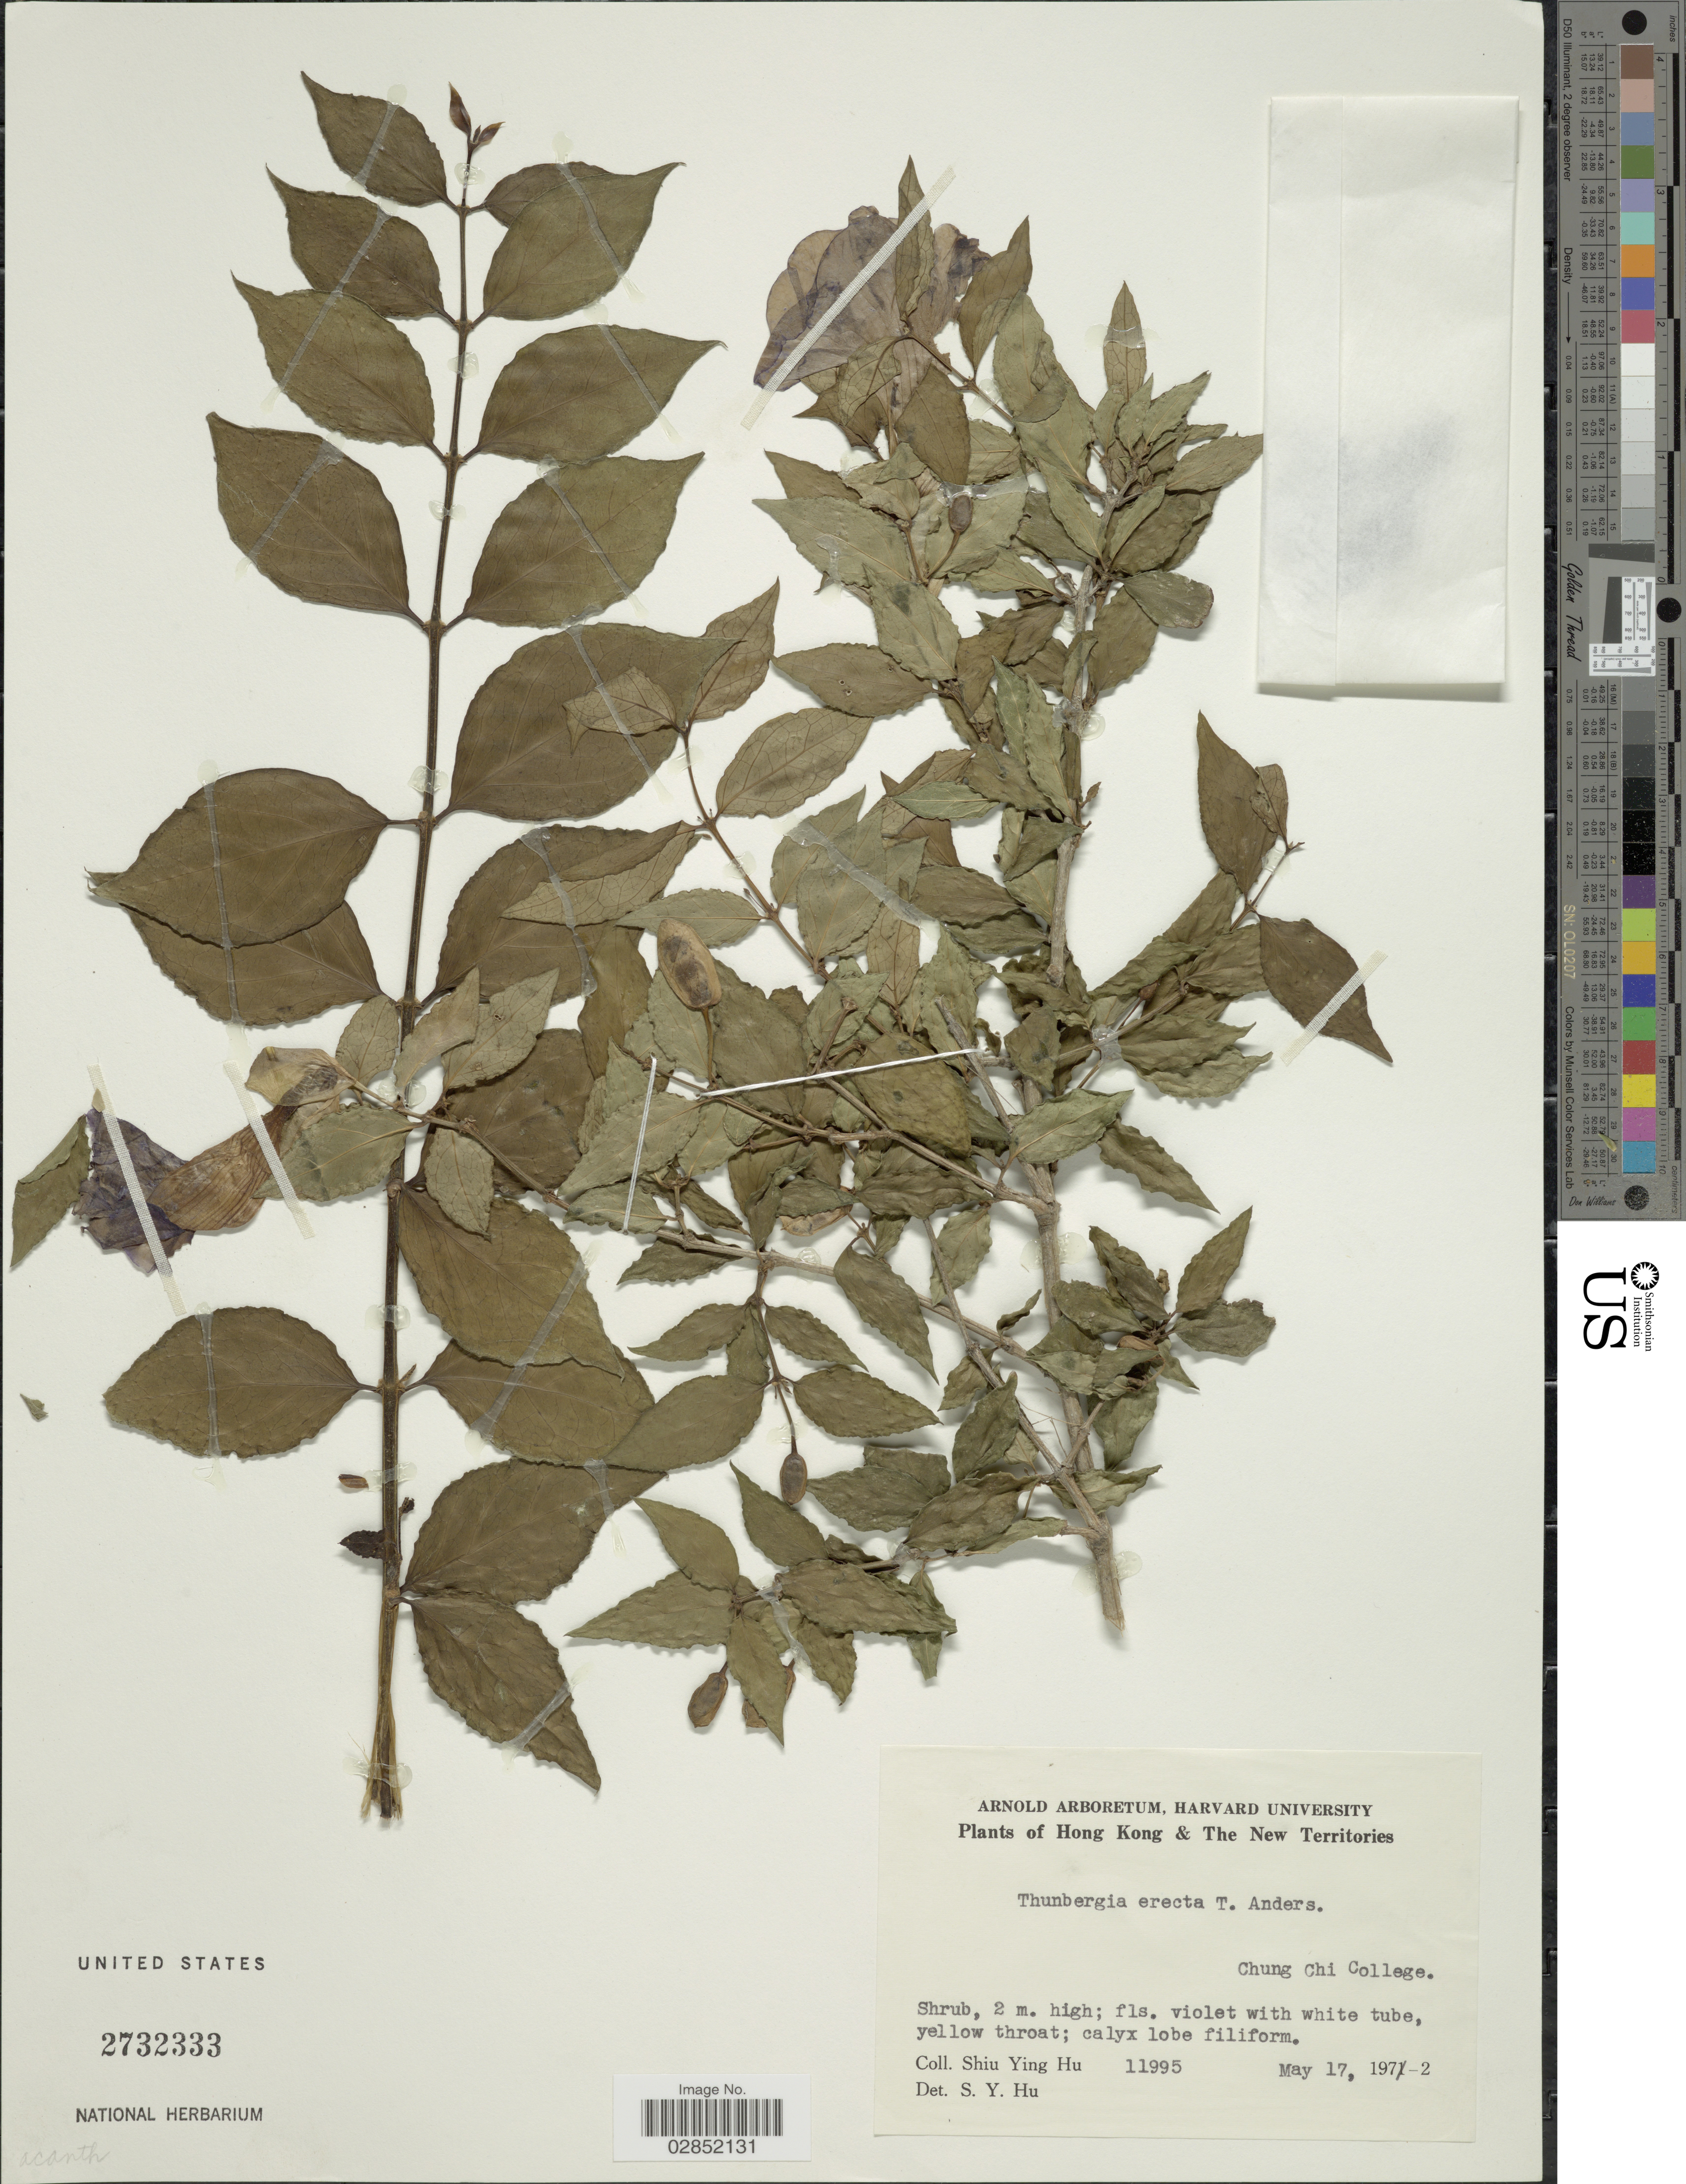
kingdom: Plantae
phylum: Tracheophyta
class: Magnoliopsida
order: Lamiales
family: Acanthaceae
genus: Thunbergia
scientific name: Thunbergia erecta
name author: (Benth.) T. Anderson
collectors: S. Y. Hu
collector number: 11995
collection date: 1972-05-17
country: China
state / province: Hong Kong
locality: Hong Kong & The New Territories. Chung Chi College.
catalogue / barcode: US 2732333